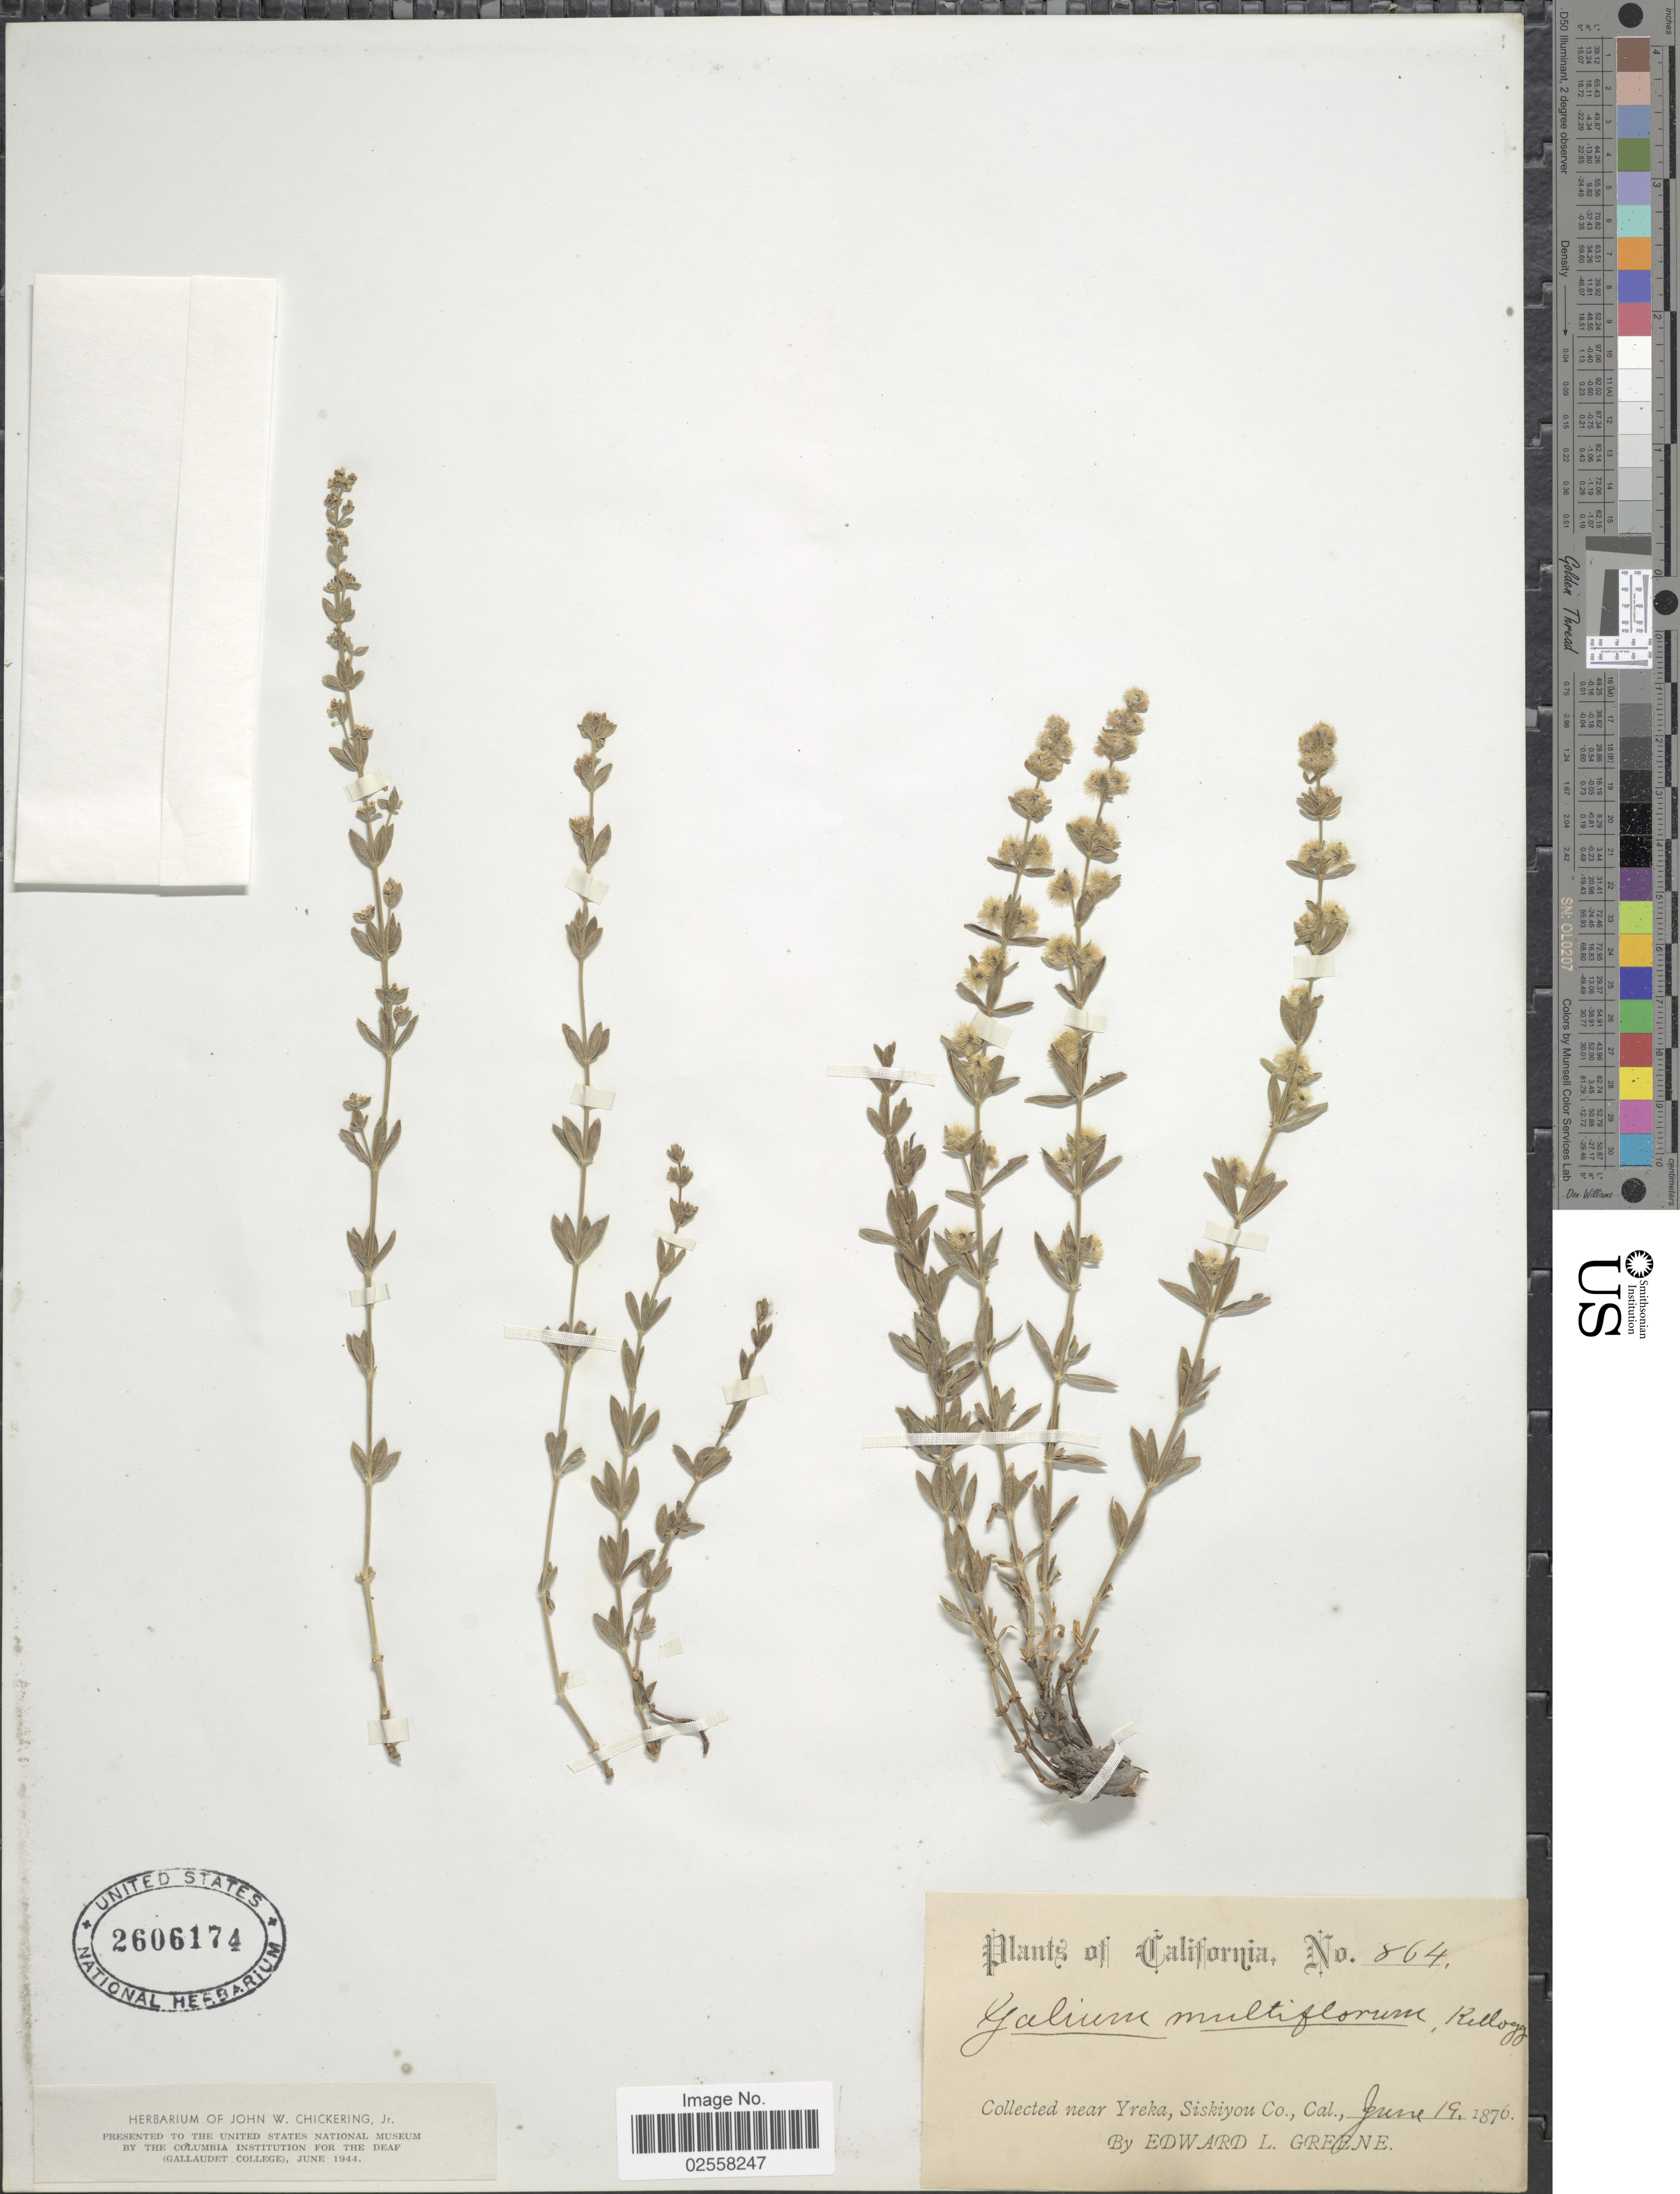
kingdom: Plantae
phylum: Tracheophyta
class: Magnoliopsida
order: Gentianales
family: Rubiaceae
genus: Galium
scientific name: Galium multiflorum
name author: Kellogg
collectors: E. L. Greene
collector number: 864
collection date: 1876-06-19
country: United States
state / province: California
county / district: Siskiyou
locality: Near Yreka, Siskiyou Co, Cal.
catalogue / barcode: US 2606174